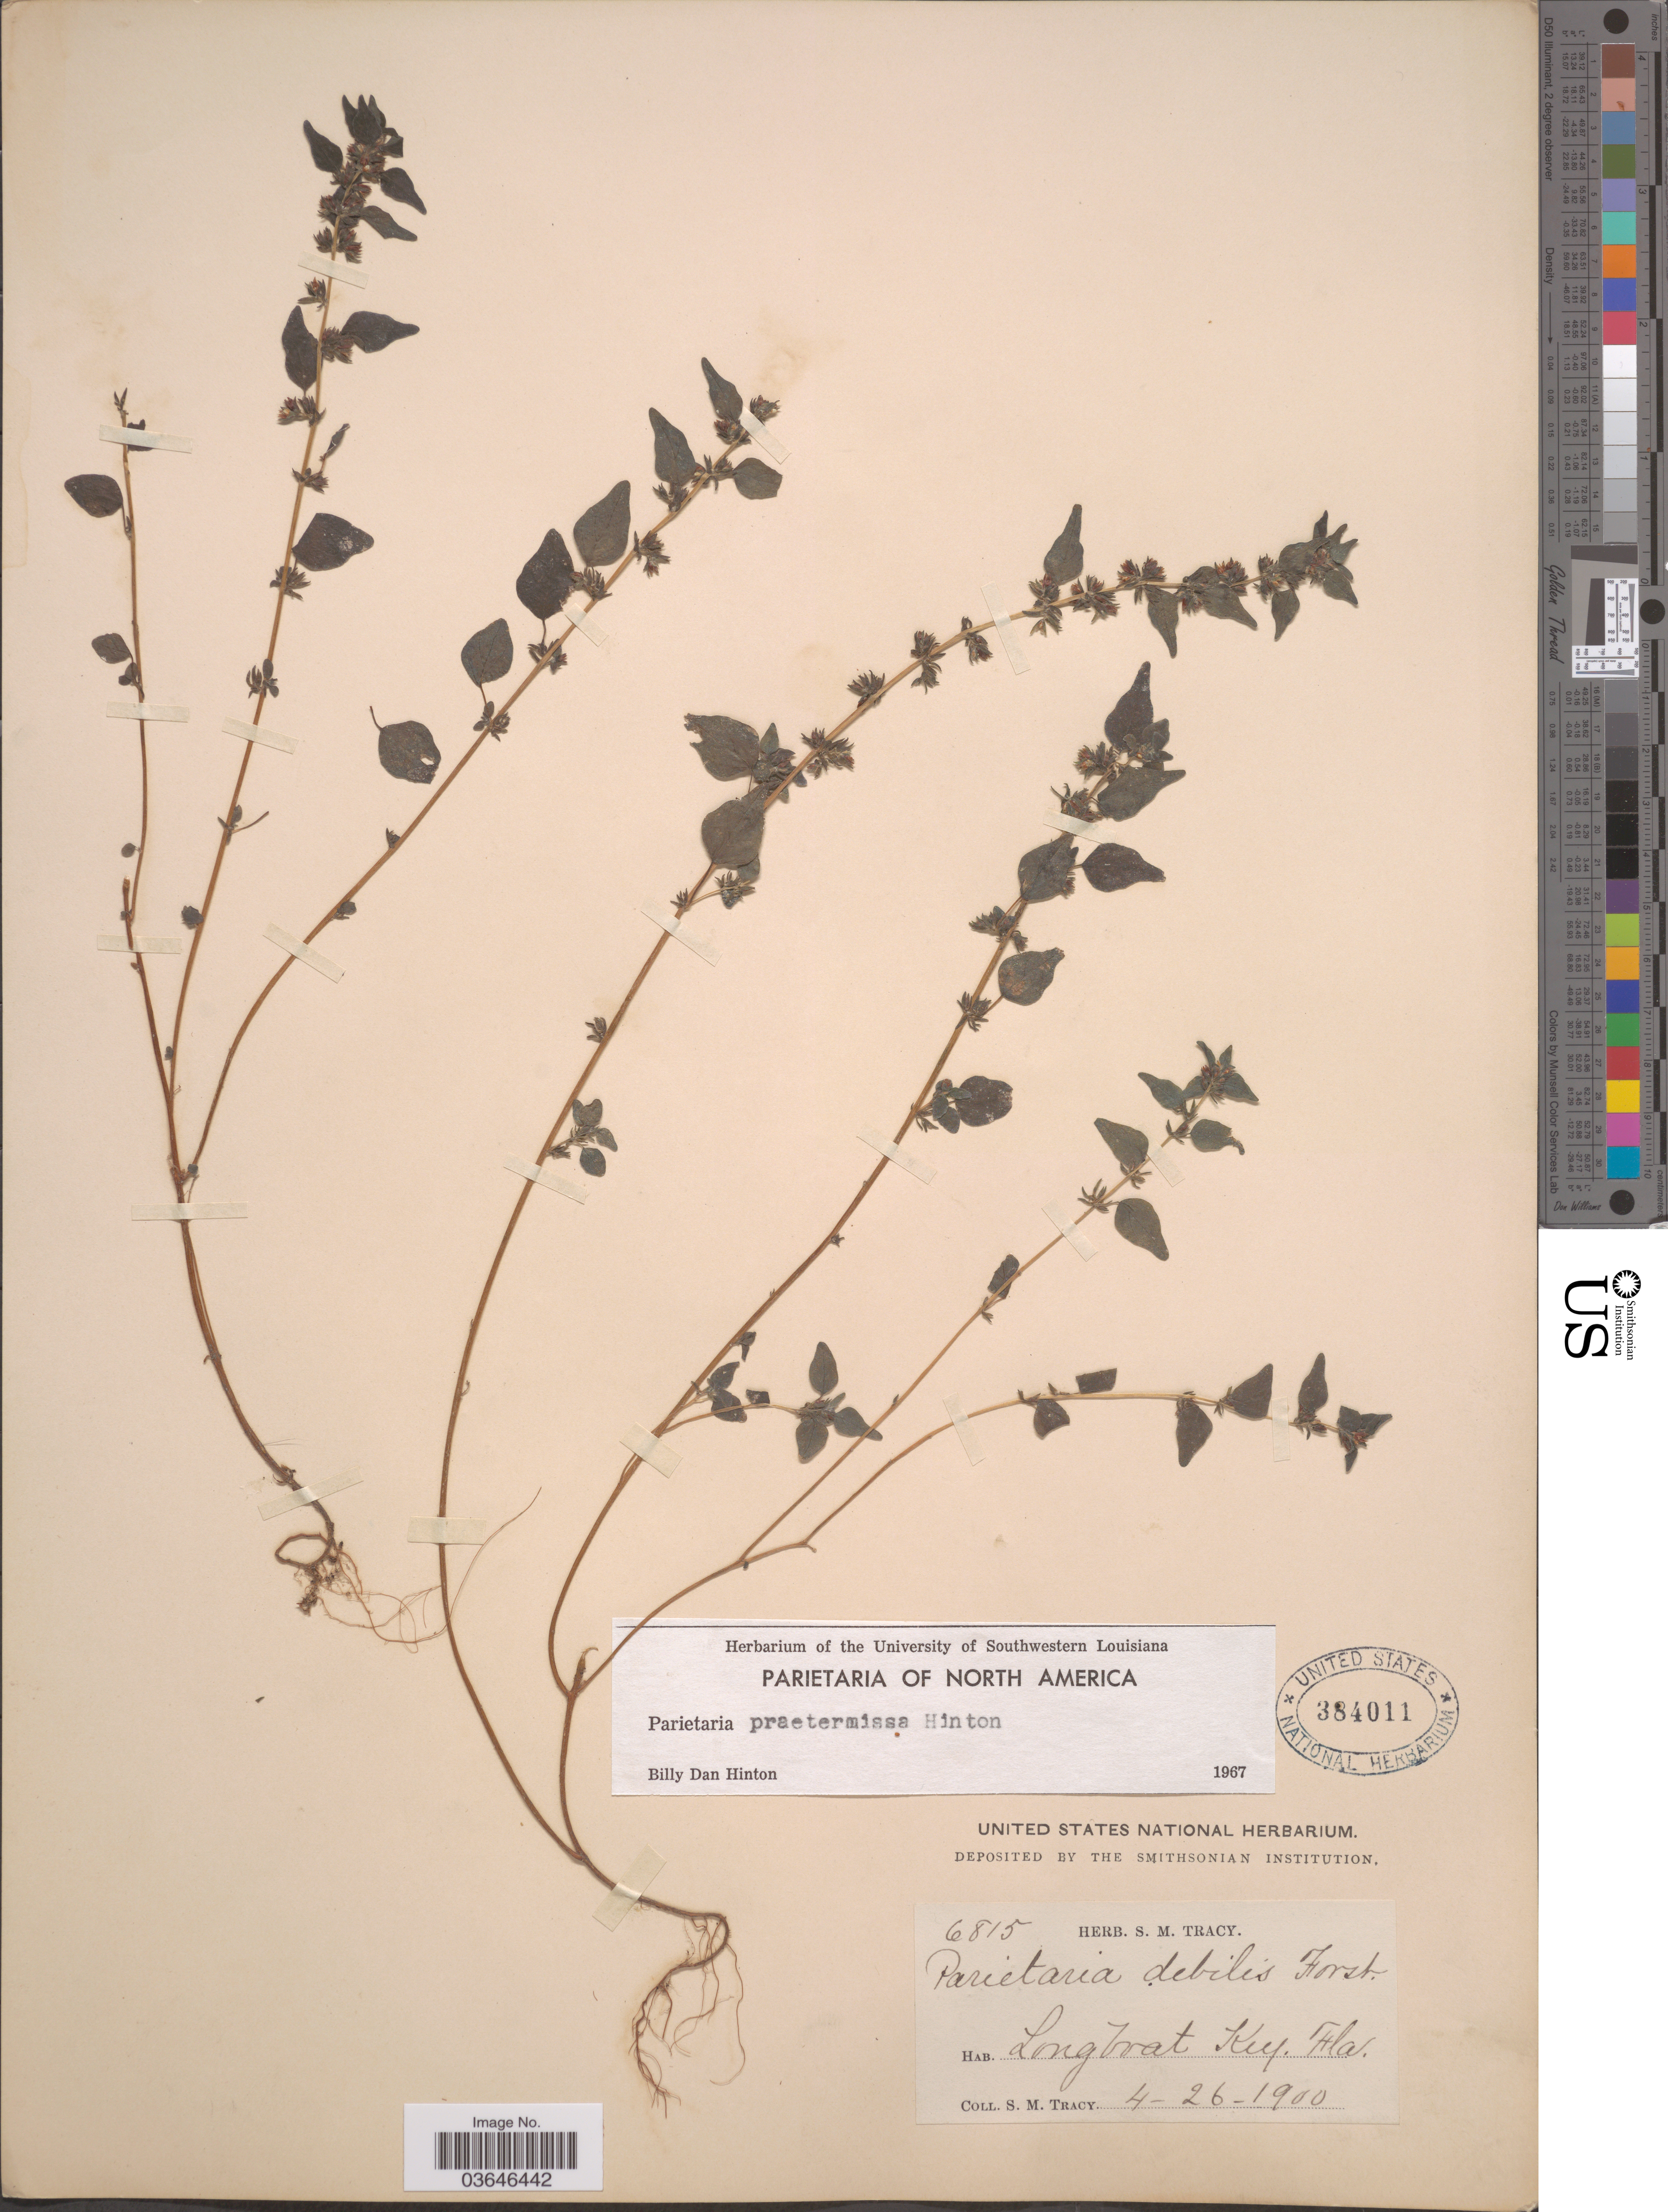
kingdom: Plantae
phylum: Tracheophyta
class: Magnoliopsida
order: Rosales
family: Urticaceae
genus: Parietaria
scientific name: Parietaria praetermissa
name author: Hinton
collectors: S. M. Tracy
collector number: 6815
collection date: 1900-04-26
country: United States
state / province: Florida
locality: Longboat Key.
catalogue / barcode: US 384011